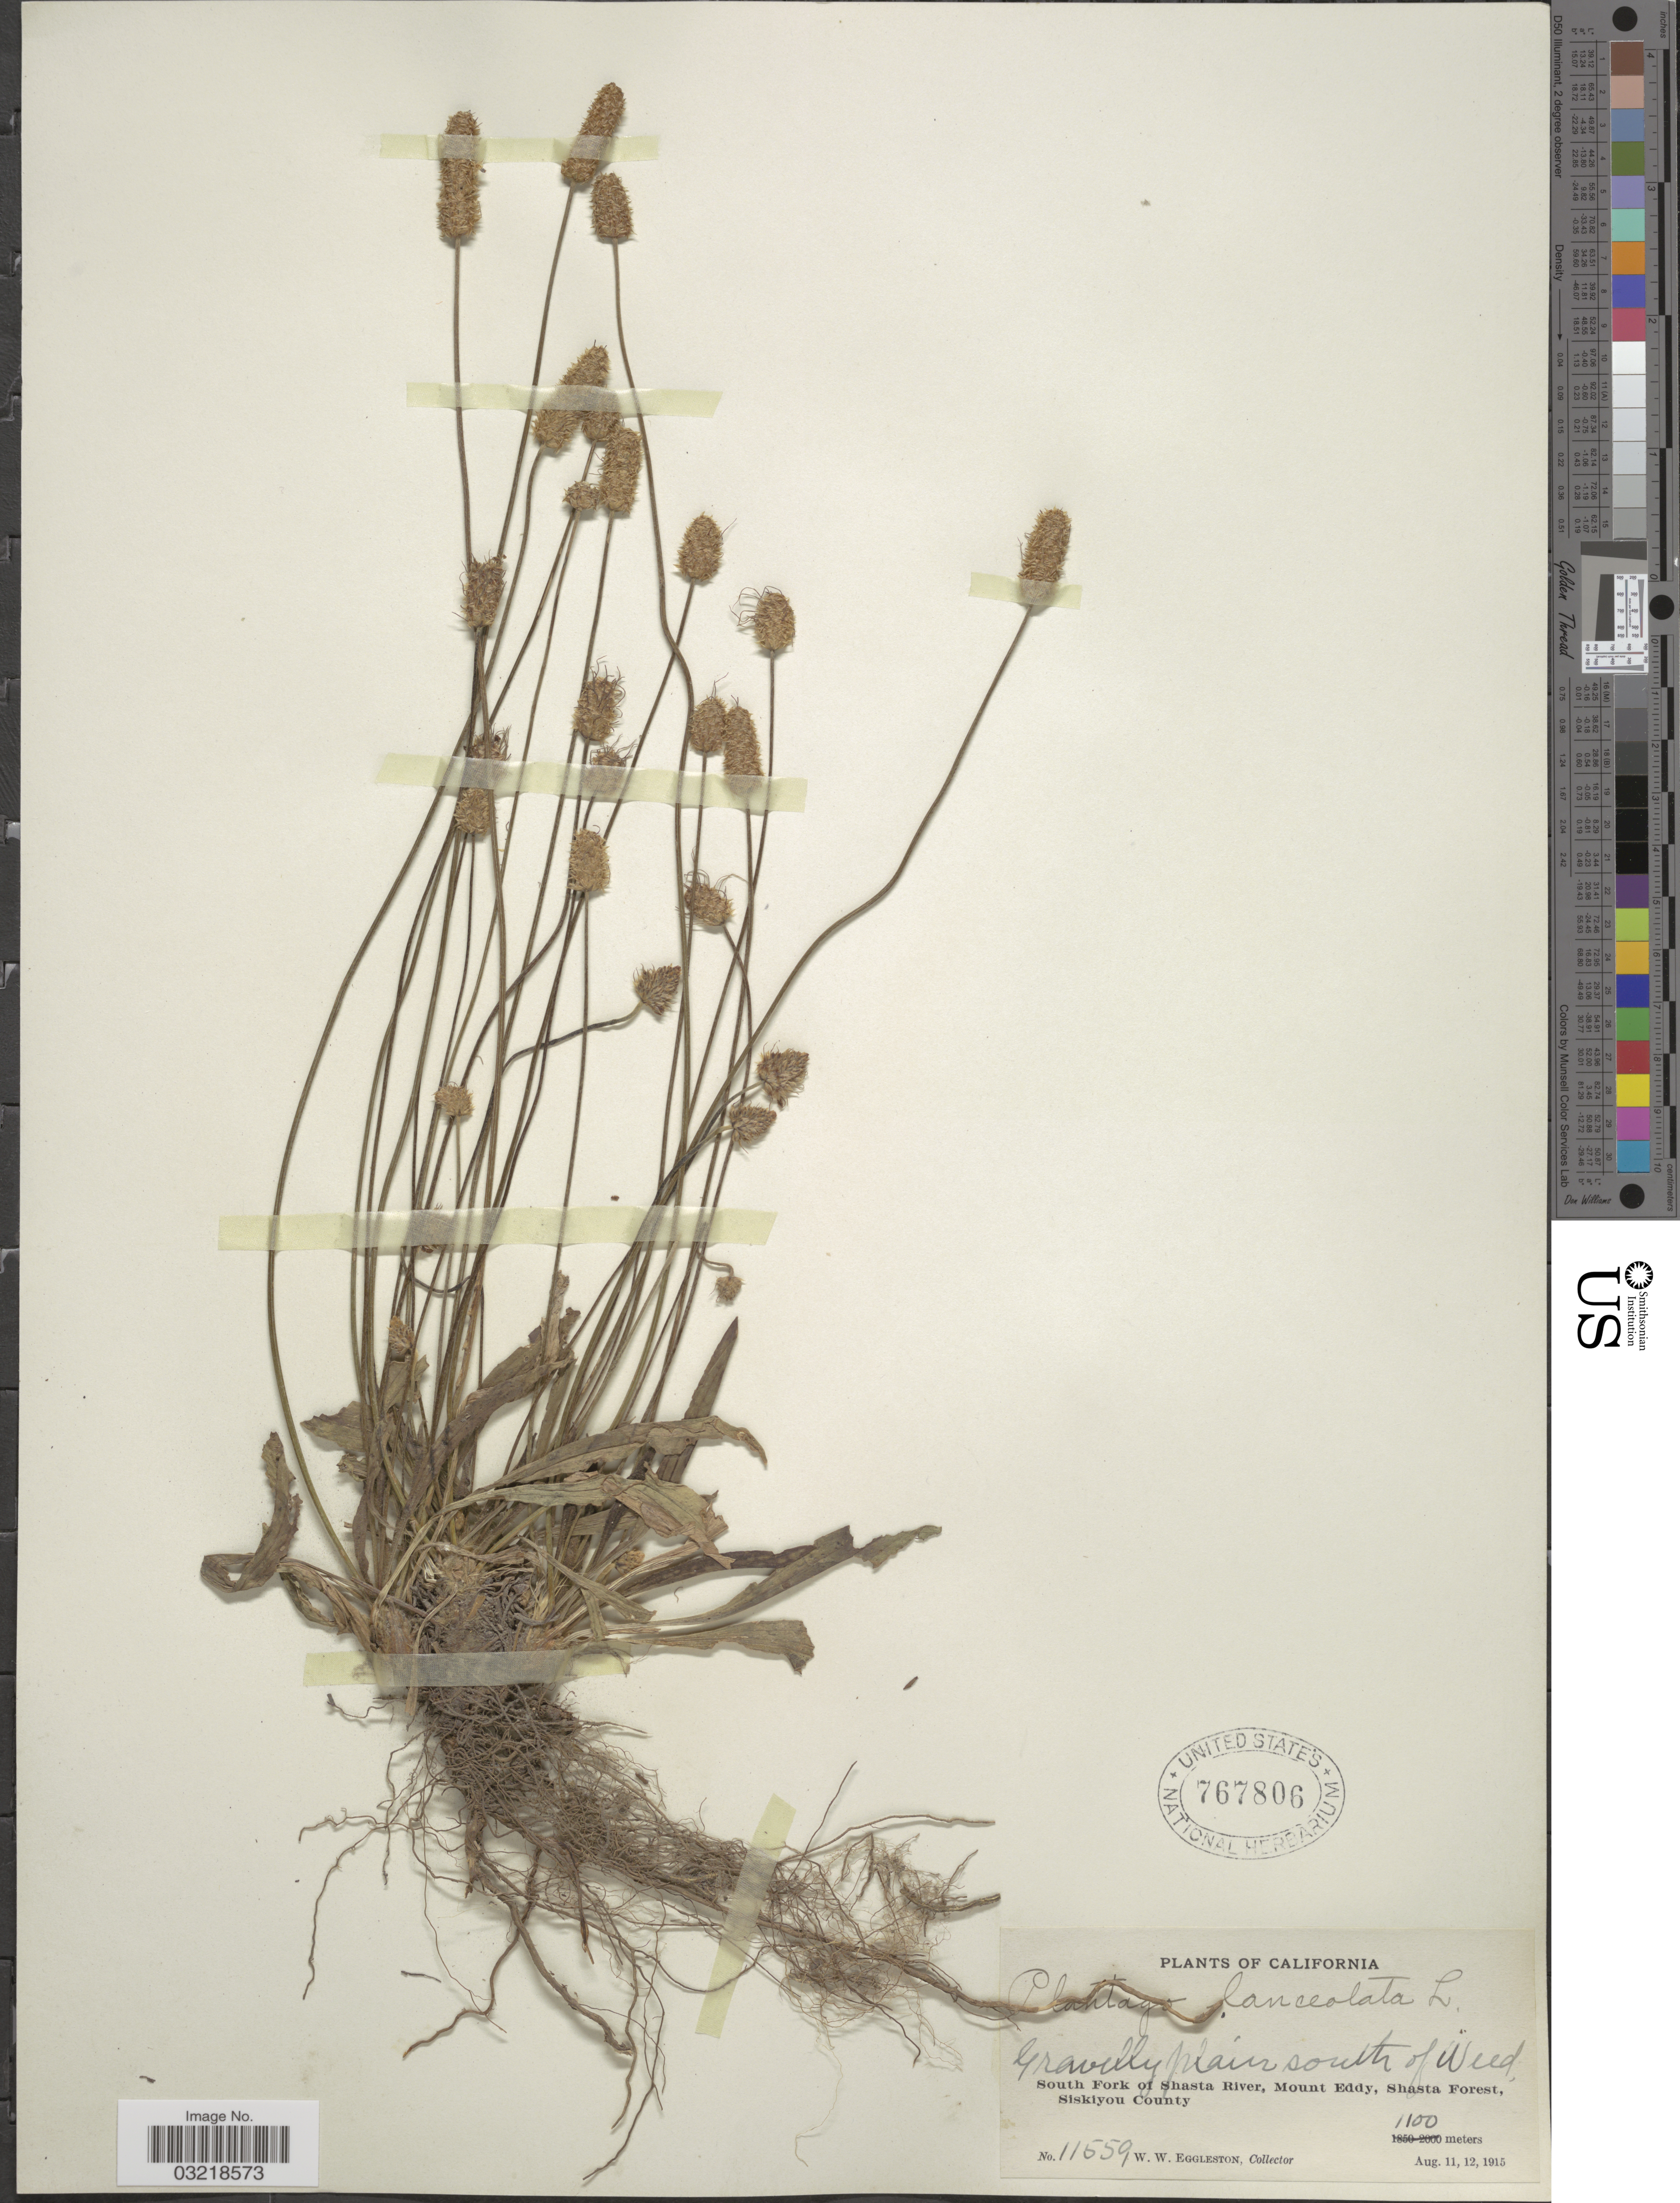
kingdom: Plantae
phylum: Tracheophyta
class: Magnoliopsida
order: Lamiales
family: Plantaginaceae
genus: Plantago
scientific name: Plantago lanceolata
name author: L.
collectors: W. W. Eggleston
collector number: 11559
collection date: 1915-08-11/1915-08-12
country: United States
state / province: California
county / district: Siskiyou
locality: Gravelly plain south of Weed. South Fork of Shasta River, Mount Eddy, Shasta Forest, Siskiyou County.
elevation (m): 1100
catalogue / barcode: US 767806